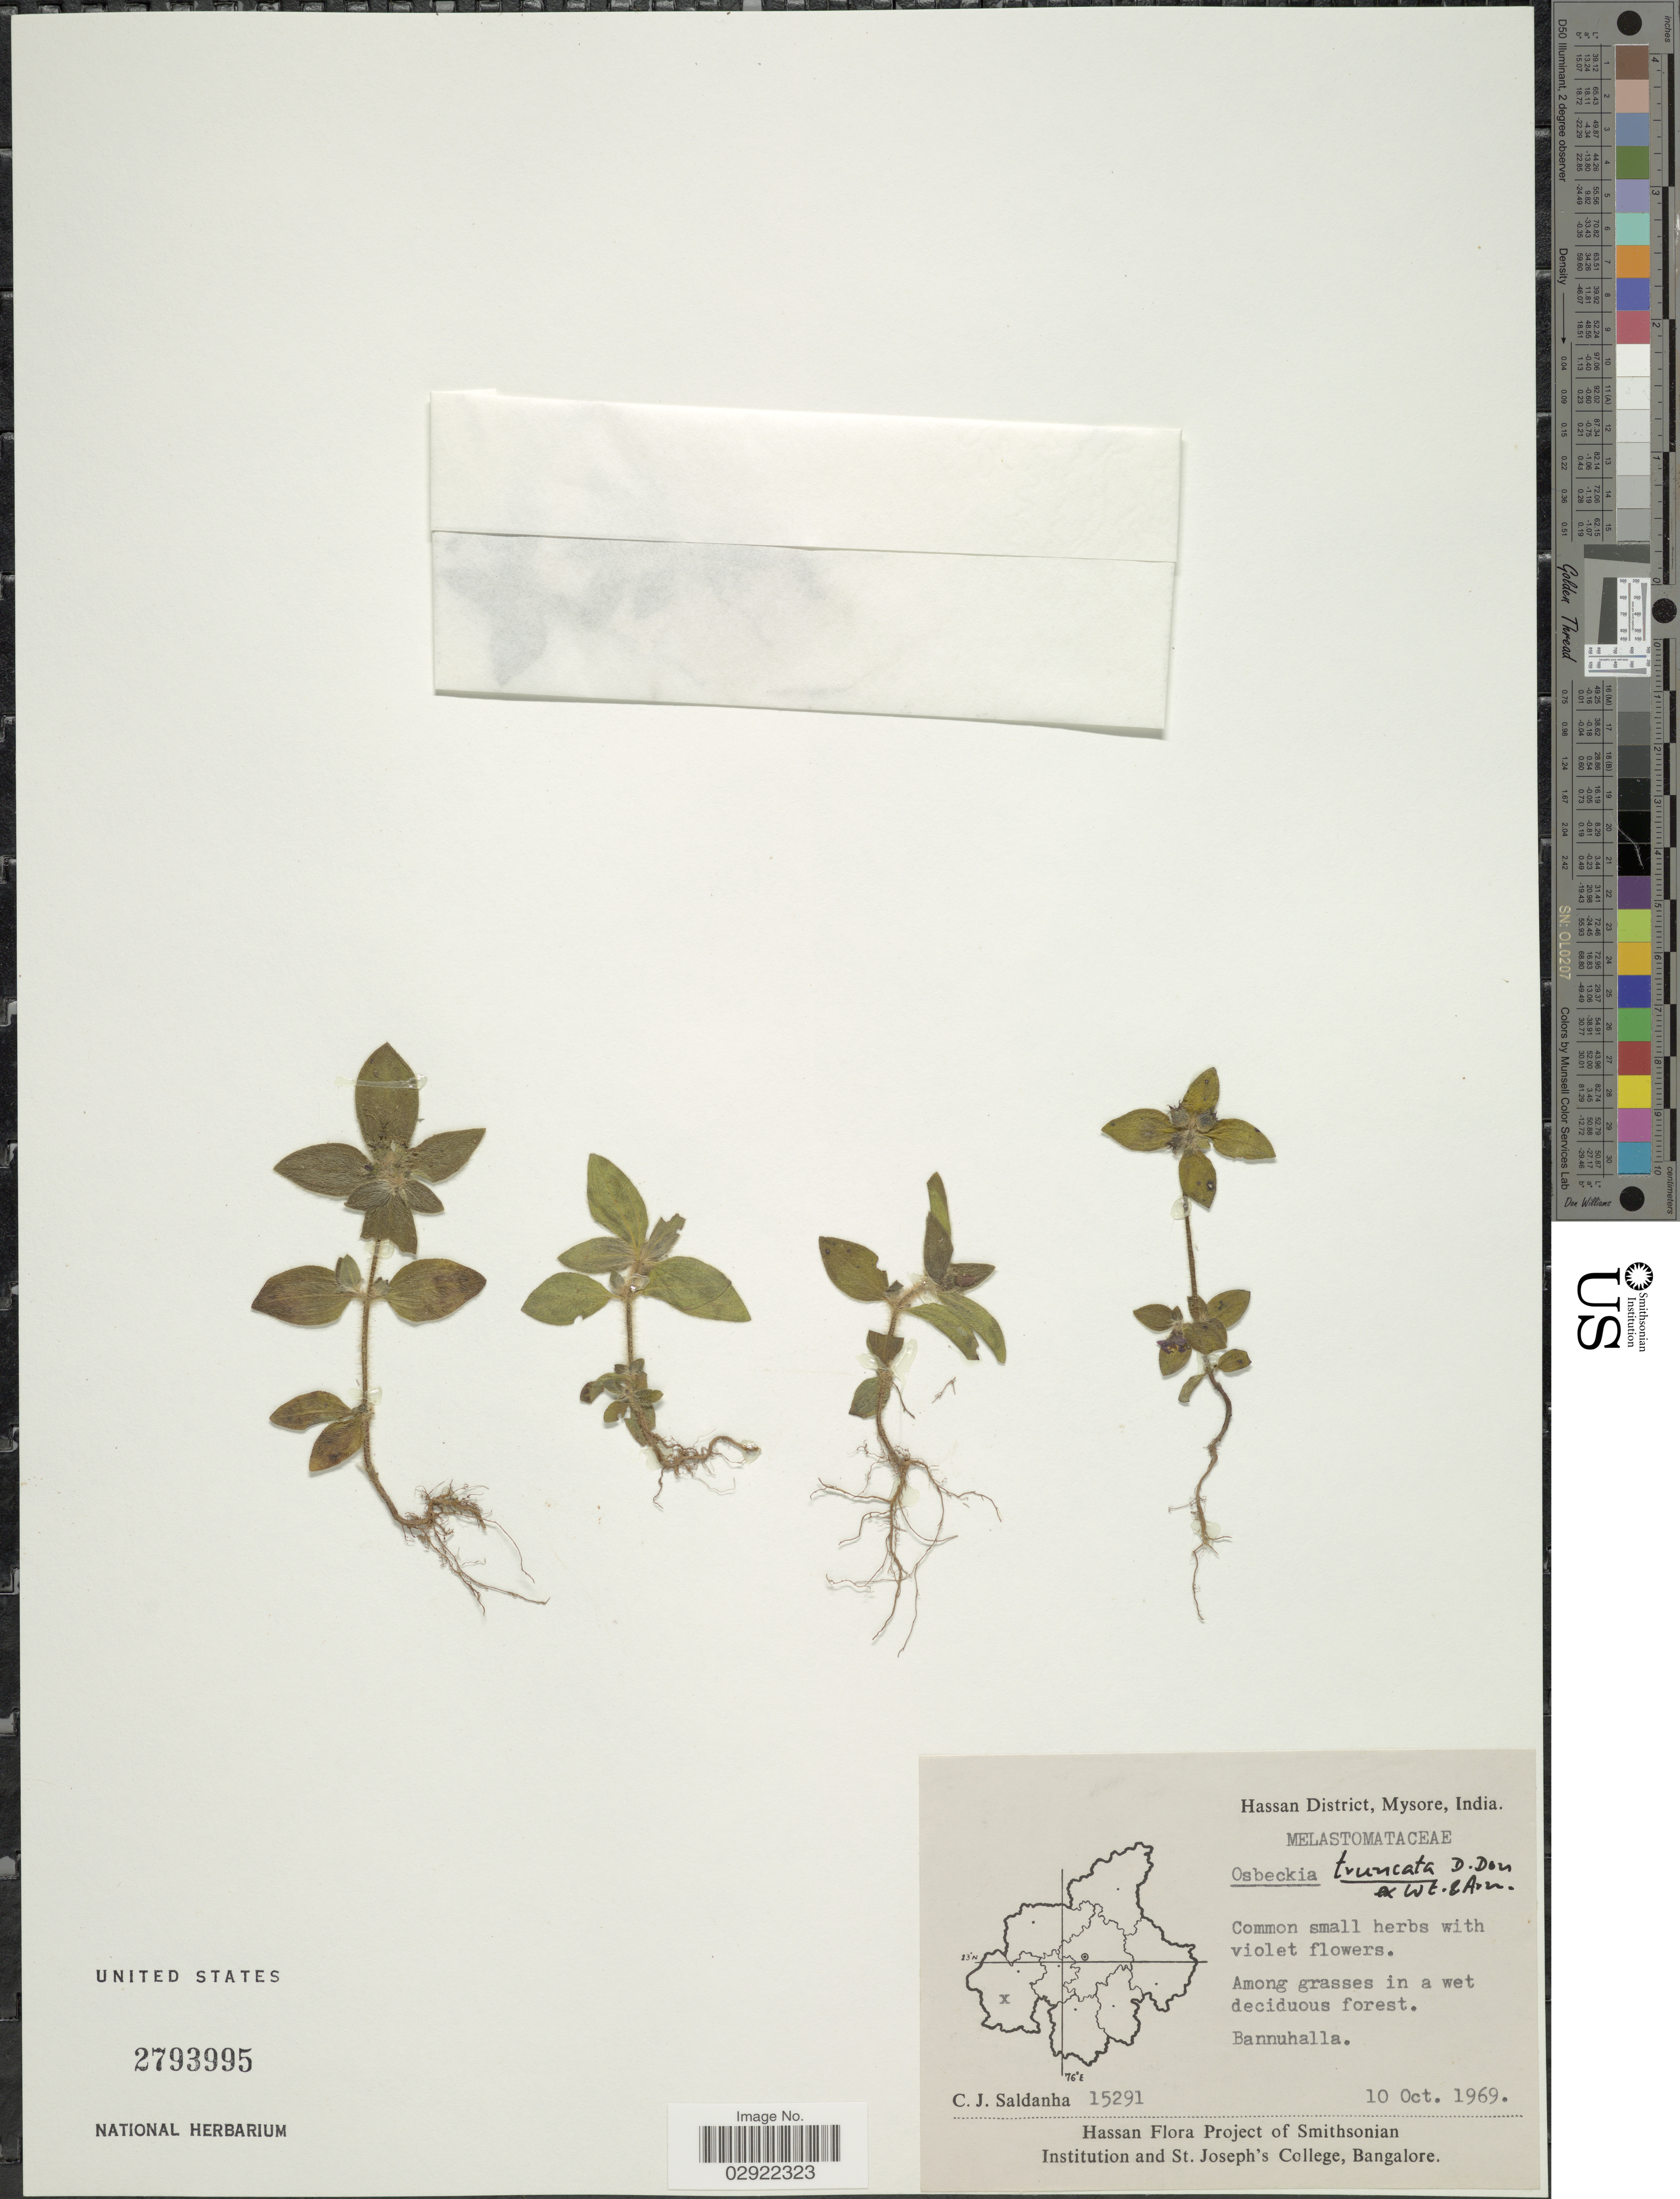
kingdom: Plantae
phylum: Tracheophyta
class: Magnoliopsida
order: Myrtales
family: Melastomataceae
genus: Osbeckia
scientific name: Osbeckia truncata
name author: Arn.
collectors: C. J. Saldanha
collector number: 15291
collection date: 1969-10-10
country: India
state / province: Karnataka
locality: Hassan District, Mysore. Bannuhalla.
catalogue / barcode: US 2793995